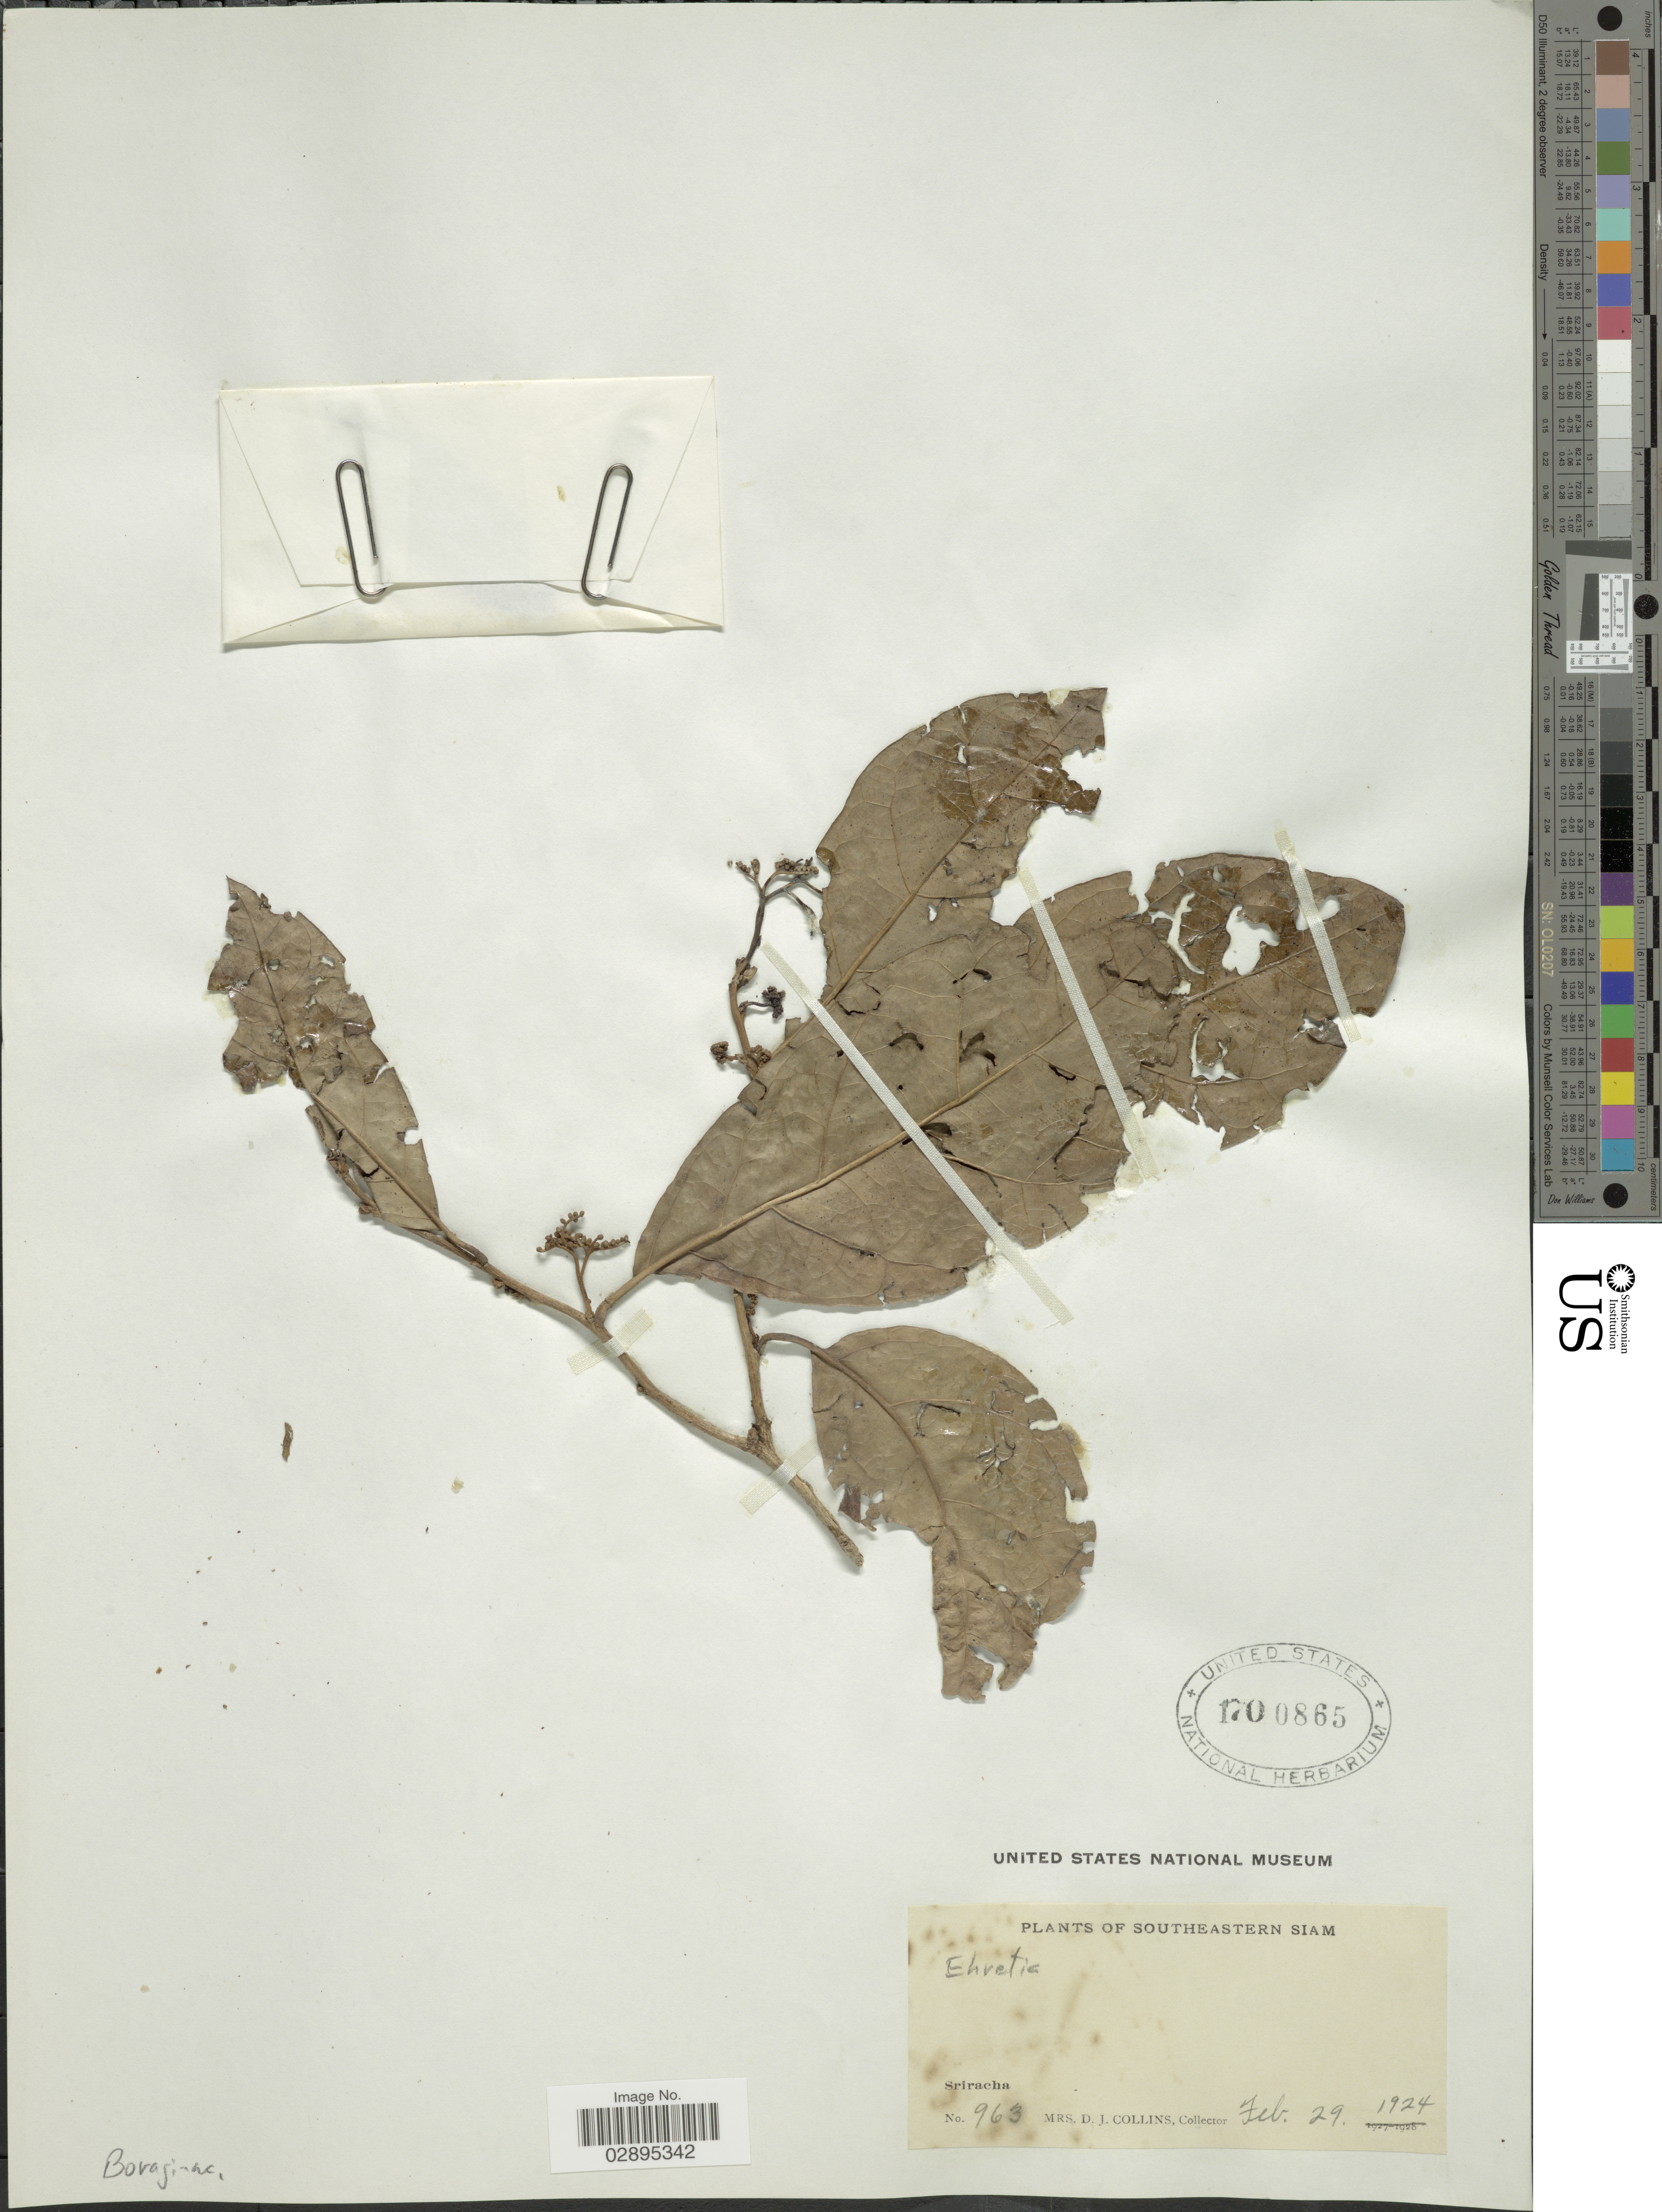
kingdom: Plantae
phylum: Tracheophyta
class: Magnoliopsida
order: Boraginales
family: Ehretiaceae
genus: Ehretia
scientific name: Ehretia sp.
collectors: Mrs. D. J. Collins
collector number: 963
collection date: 1924-02-29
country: Thailand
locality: Southeastern Siam. Sriracha.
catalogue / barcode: US 1700865